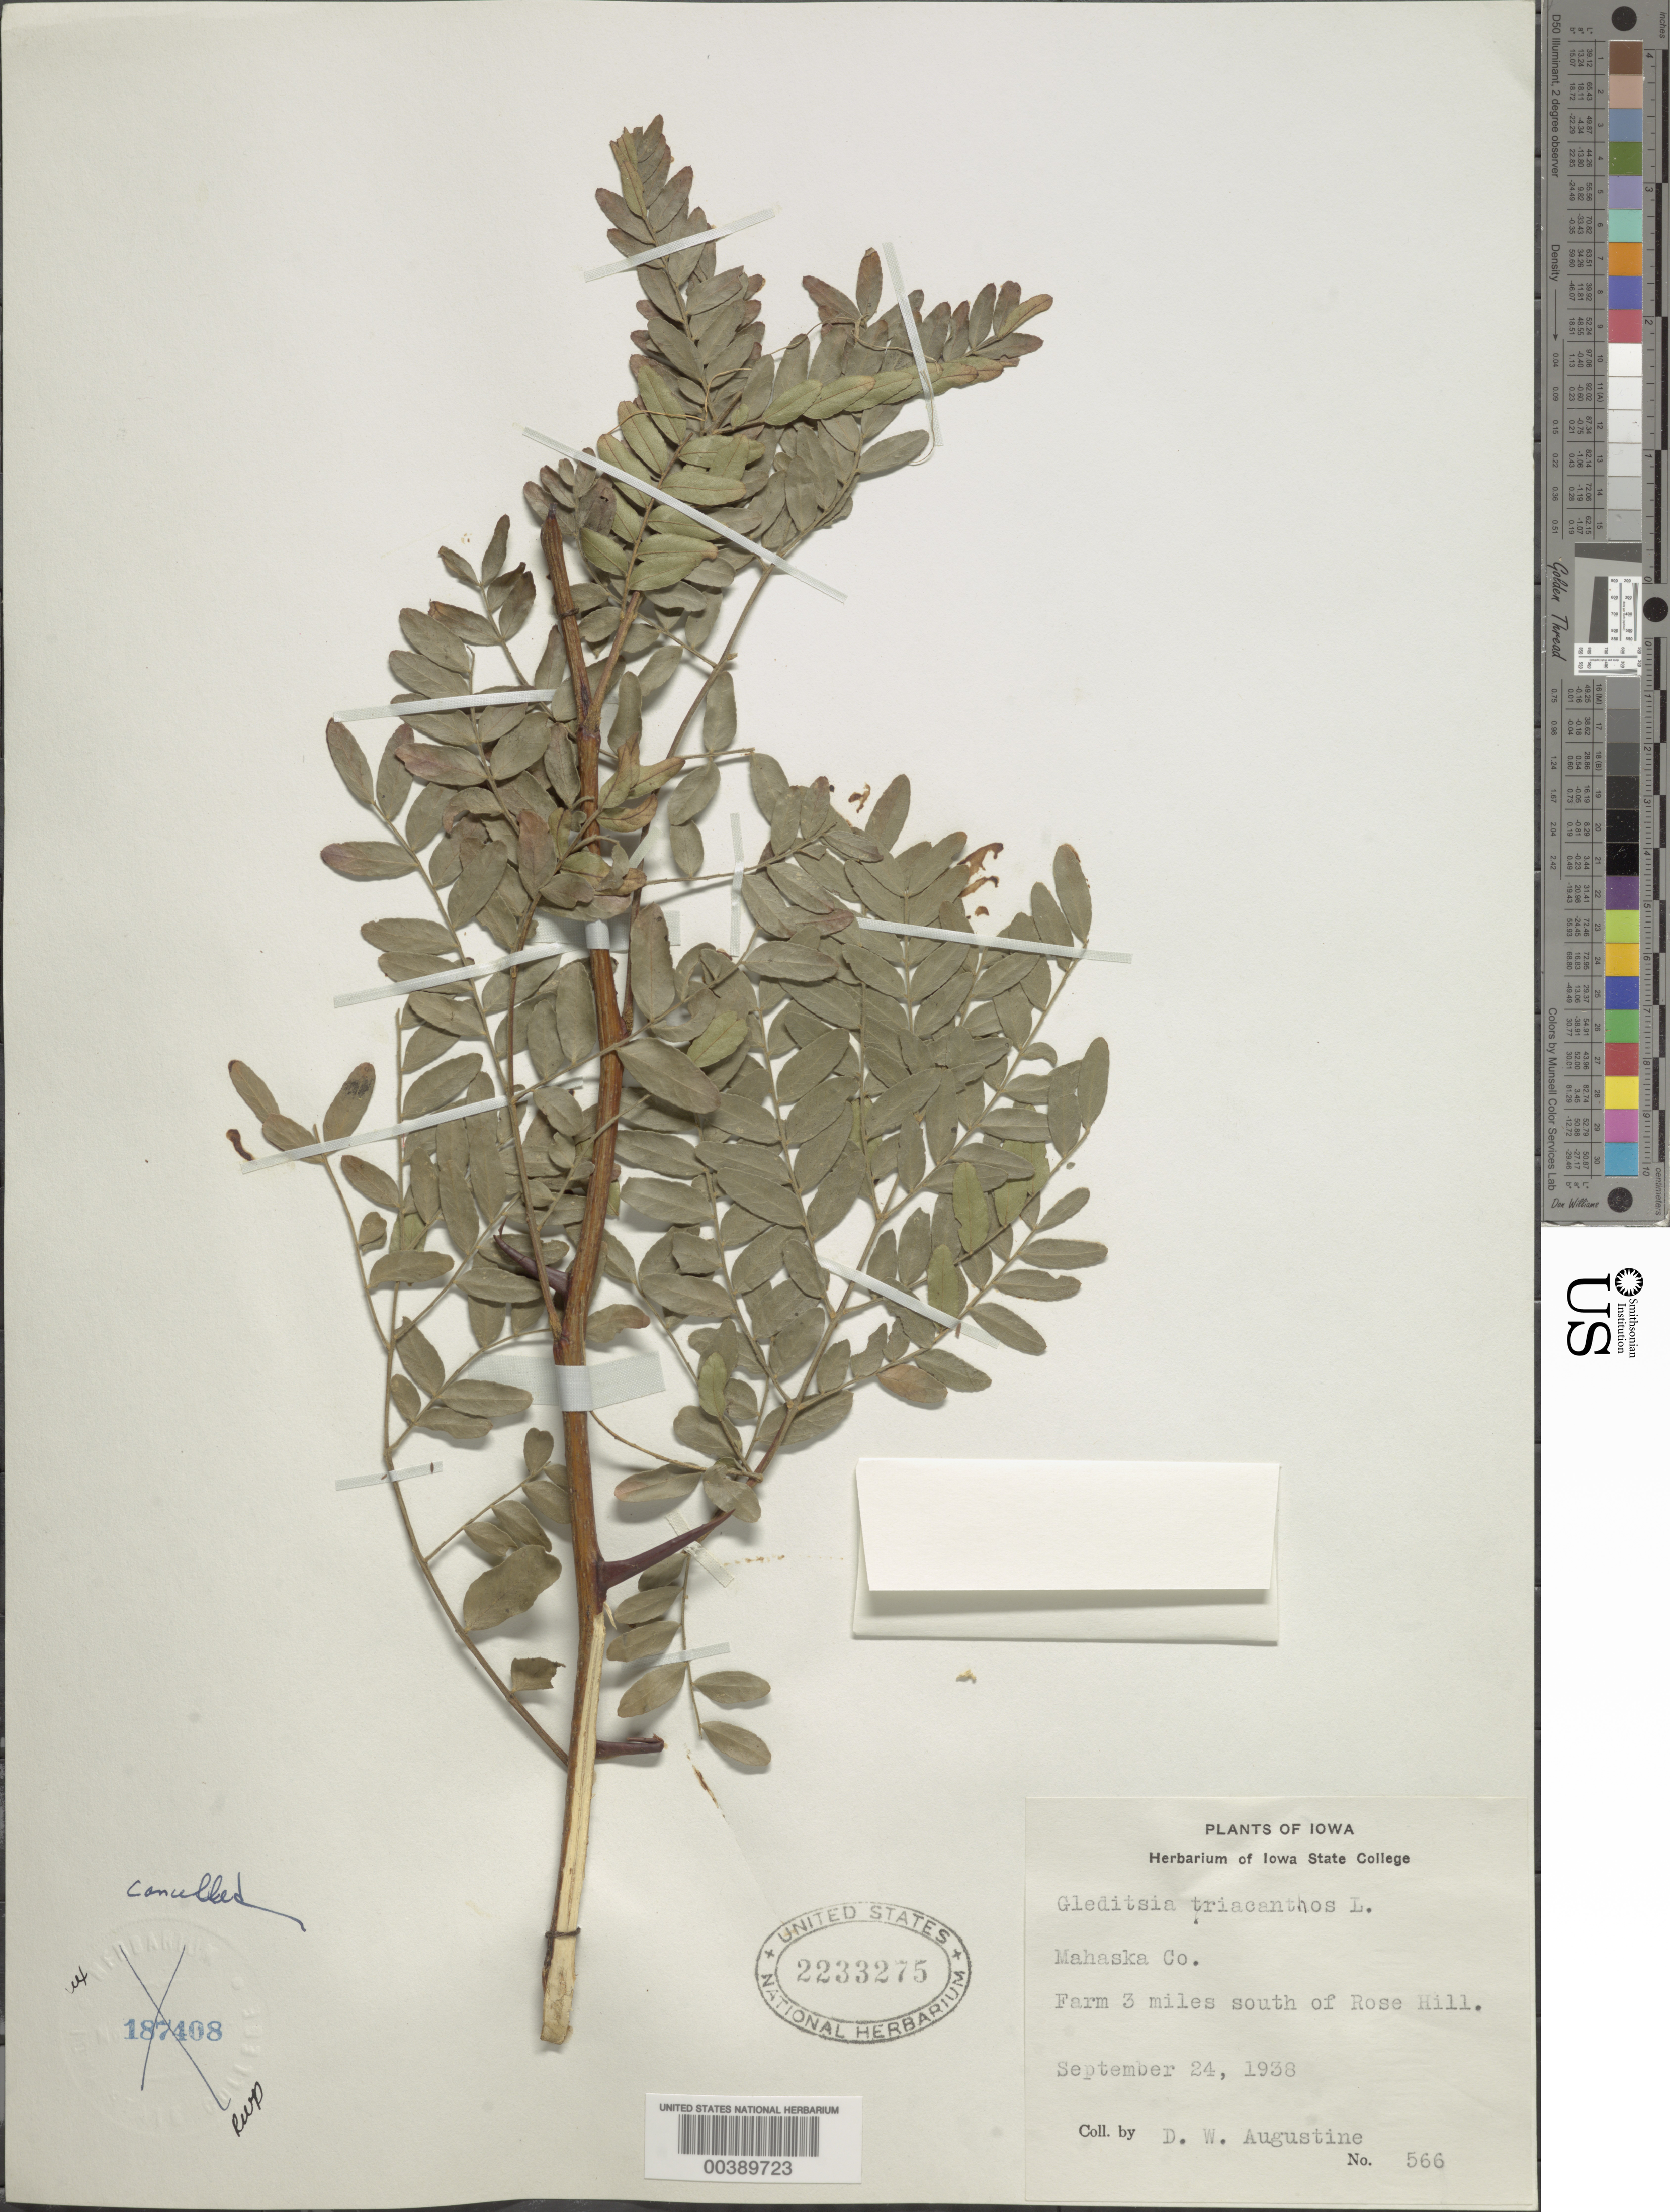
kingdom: Plantae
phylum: Tracheophyta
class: Magnoliopsida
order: Fabales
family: Fabaceae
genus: Gleditsia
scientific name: Gleditsia triacanthos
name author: L.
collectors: D. Augustine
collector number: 566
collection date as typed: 24 Sep 1938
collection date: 1938-09-24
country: United States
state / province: Iowa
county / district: Mahaska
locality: Farm 3 mi s of rose hill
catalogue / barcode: US 2233275